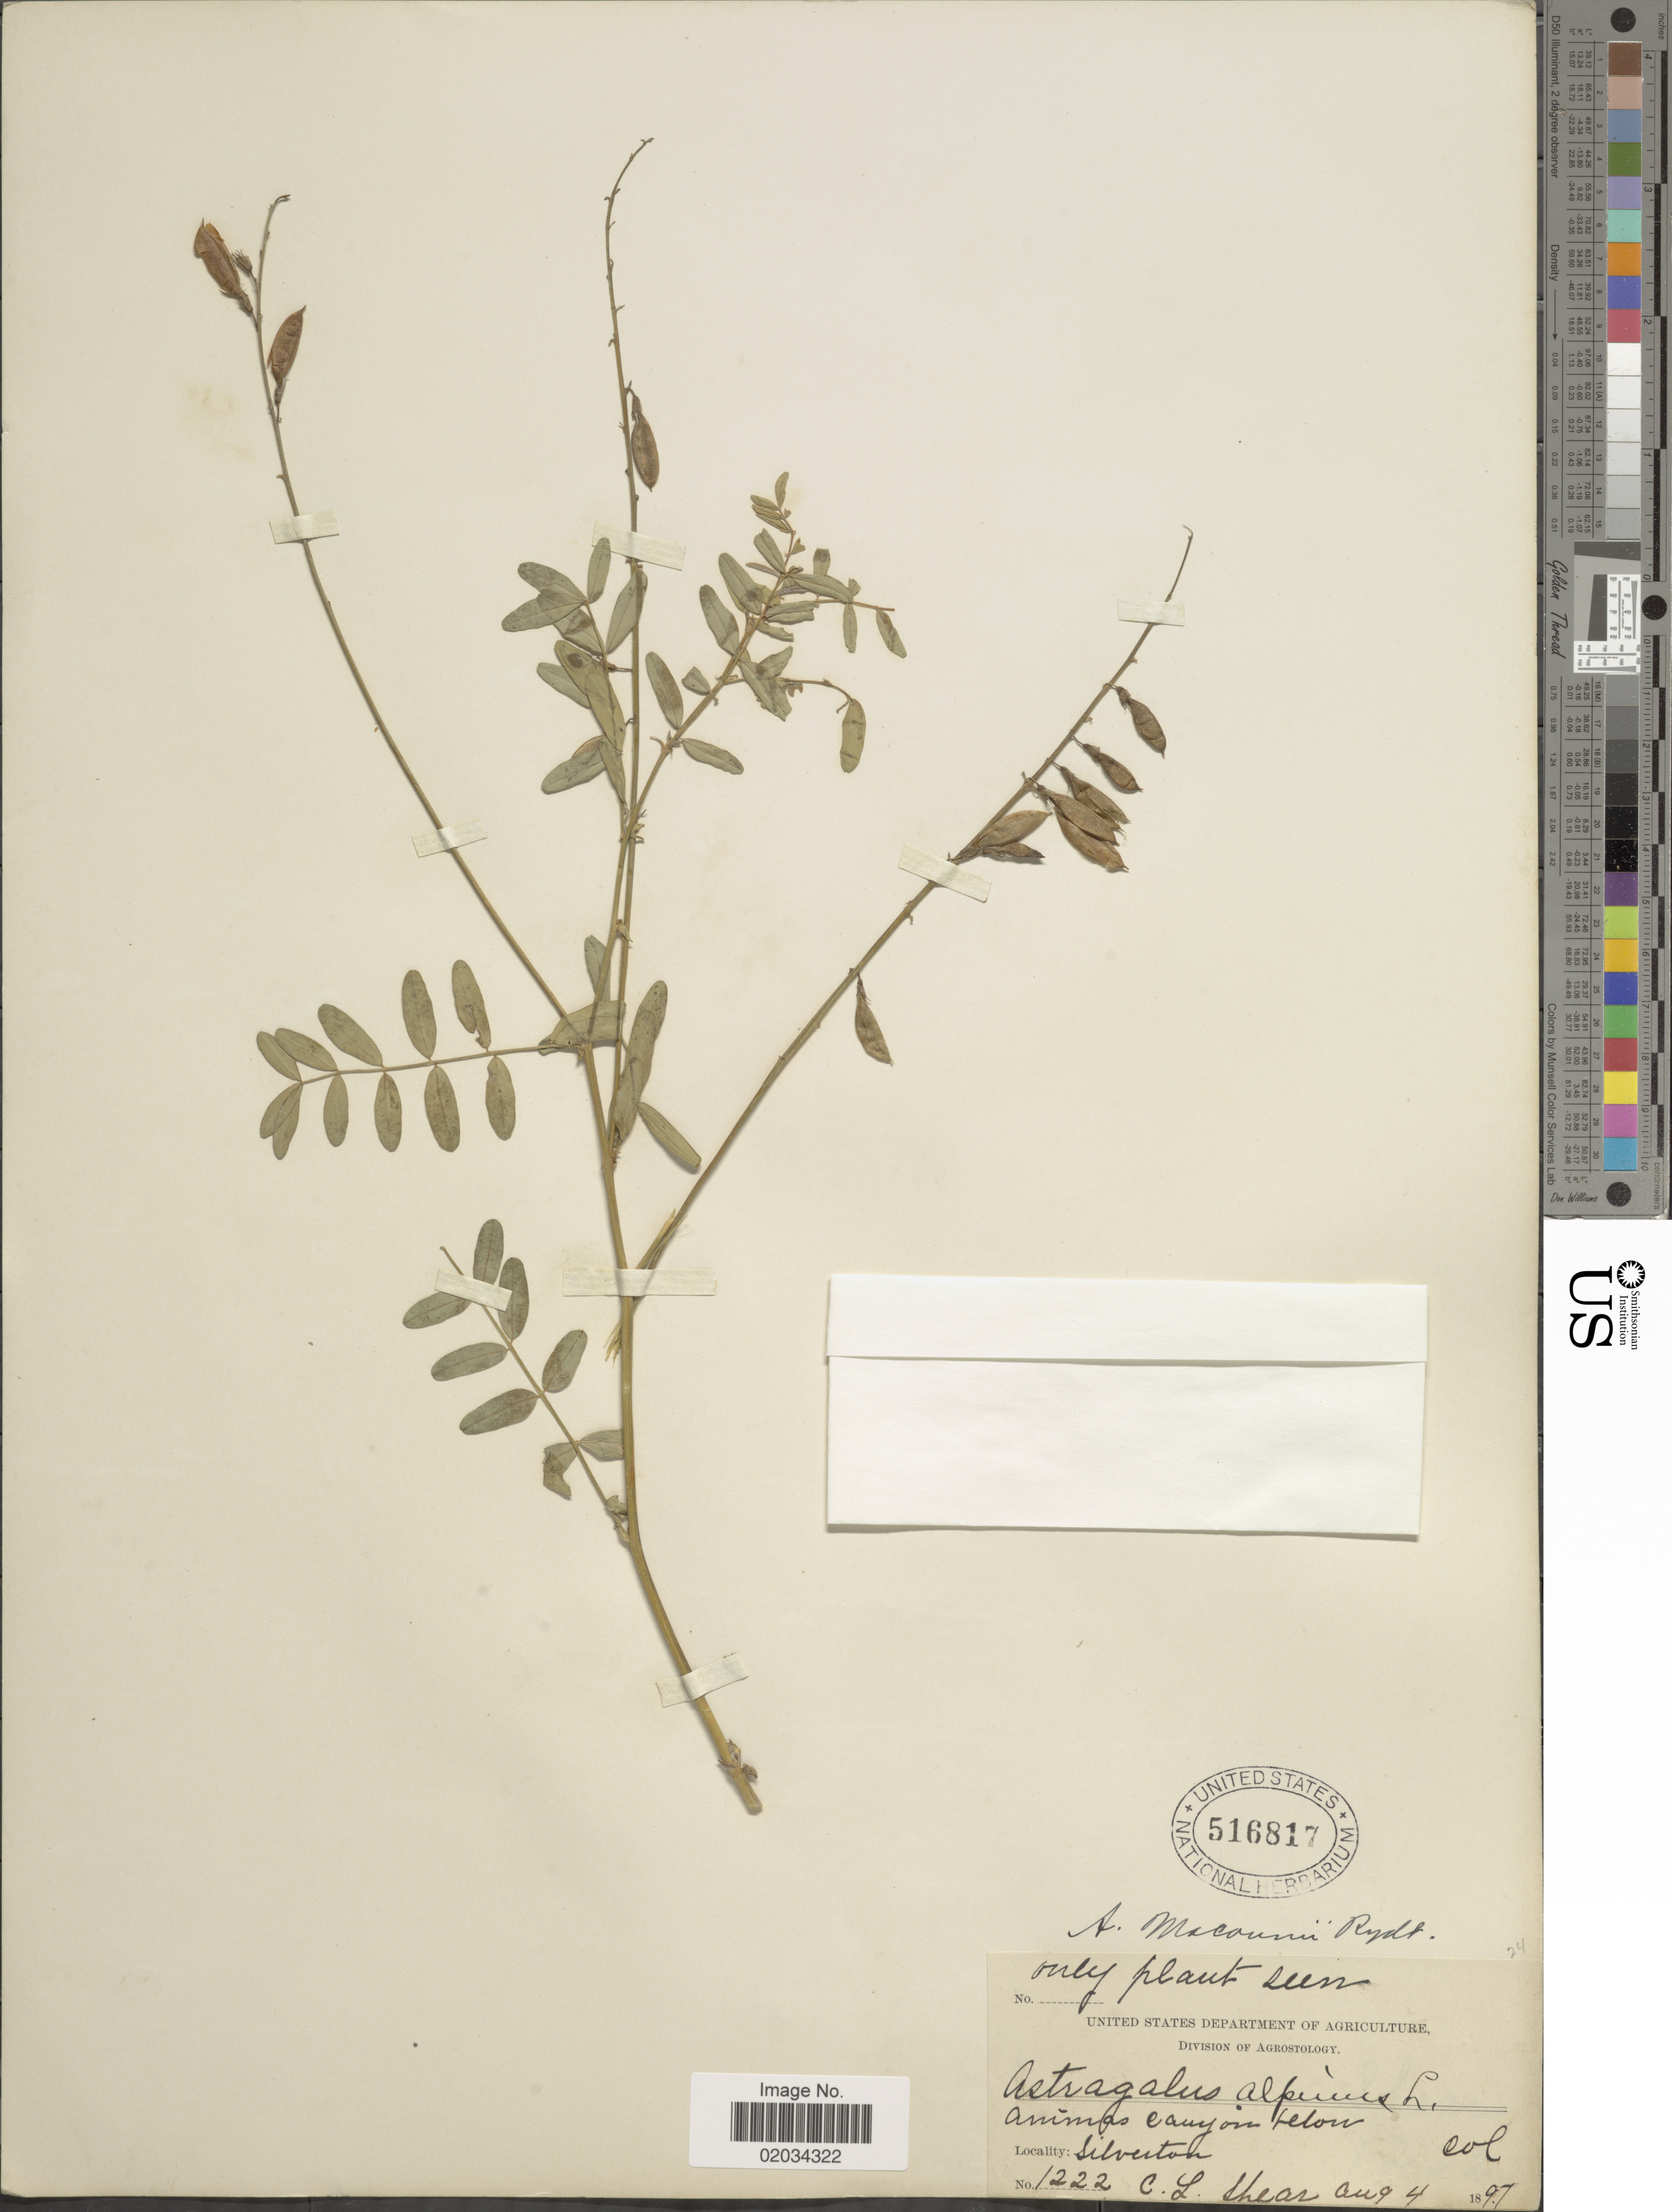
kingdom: Plantae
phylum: Tracheophyta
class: Magnoliopsida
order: Fabales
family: Fabaceae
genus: Astragalus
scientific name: Astragalus robbinsii var. minor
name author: (Hook.) Barneby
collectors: C. L. Shear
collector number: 1222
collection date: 1897-08-04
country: United States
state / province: Colorado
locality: Silverton, Colo.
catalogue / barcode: US 516817